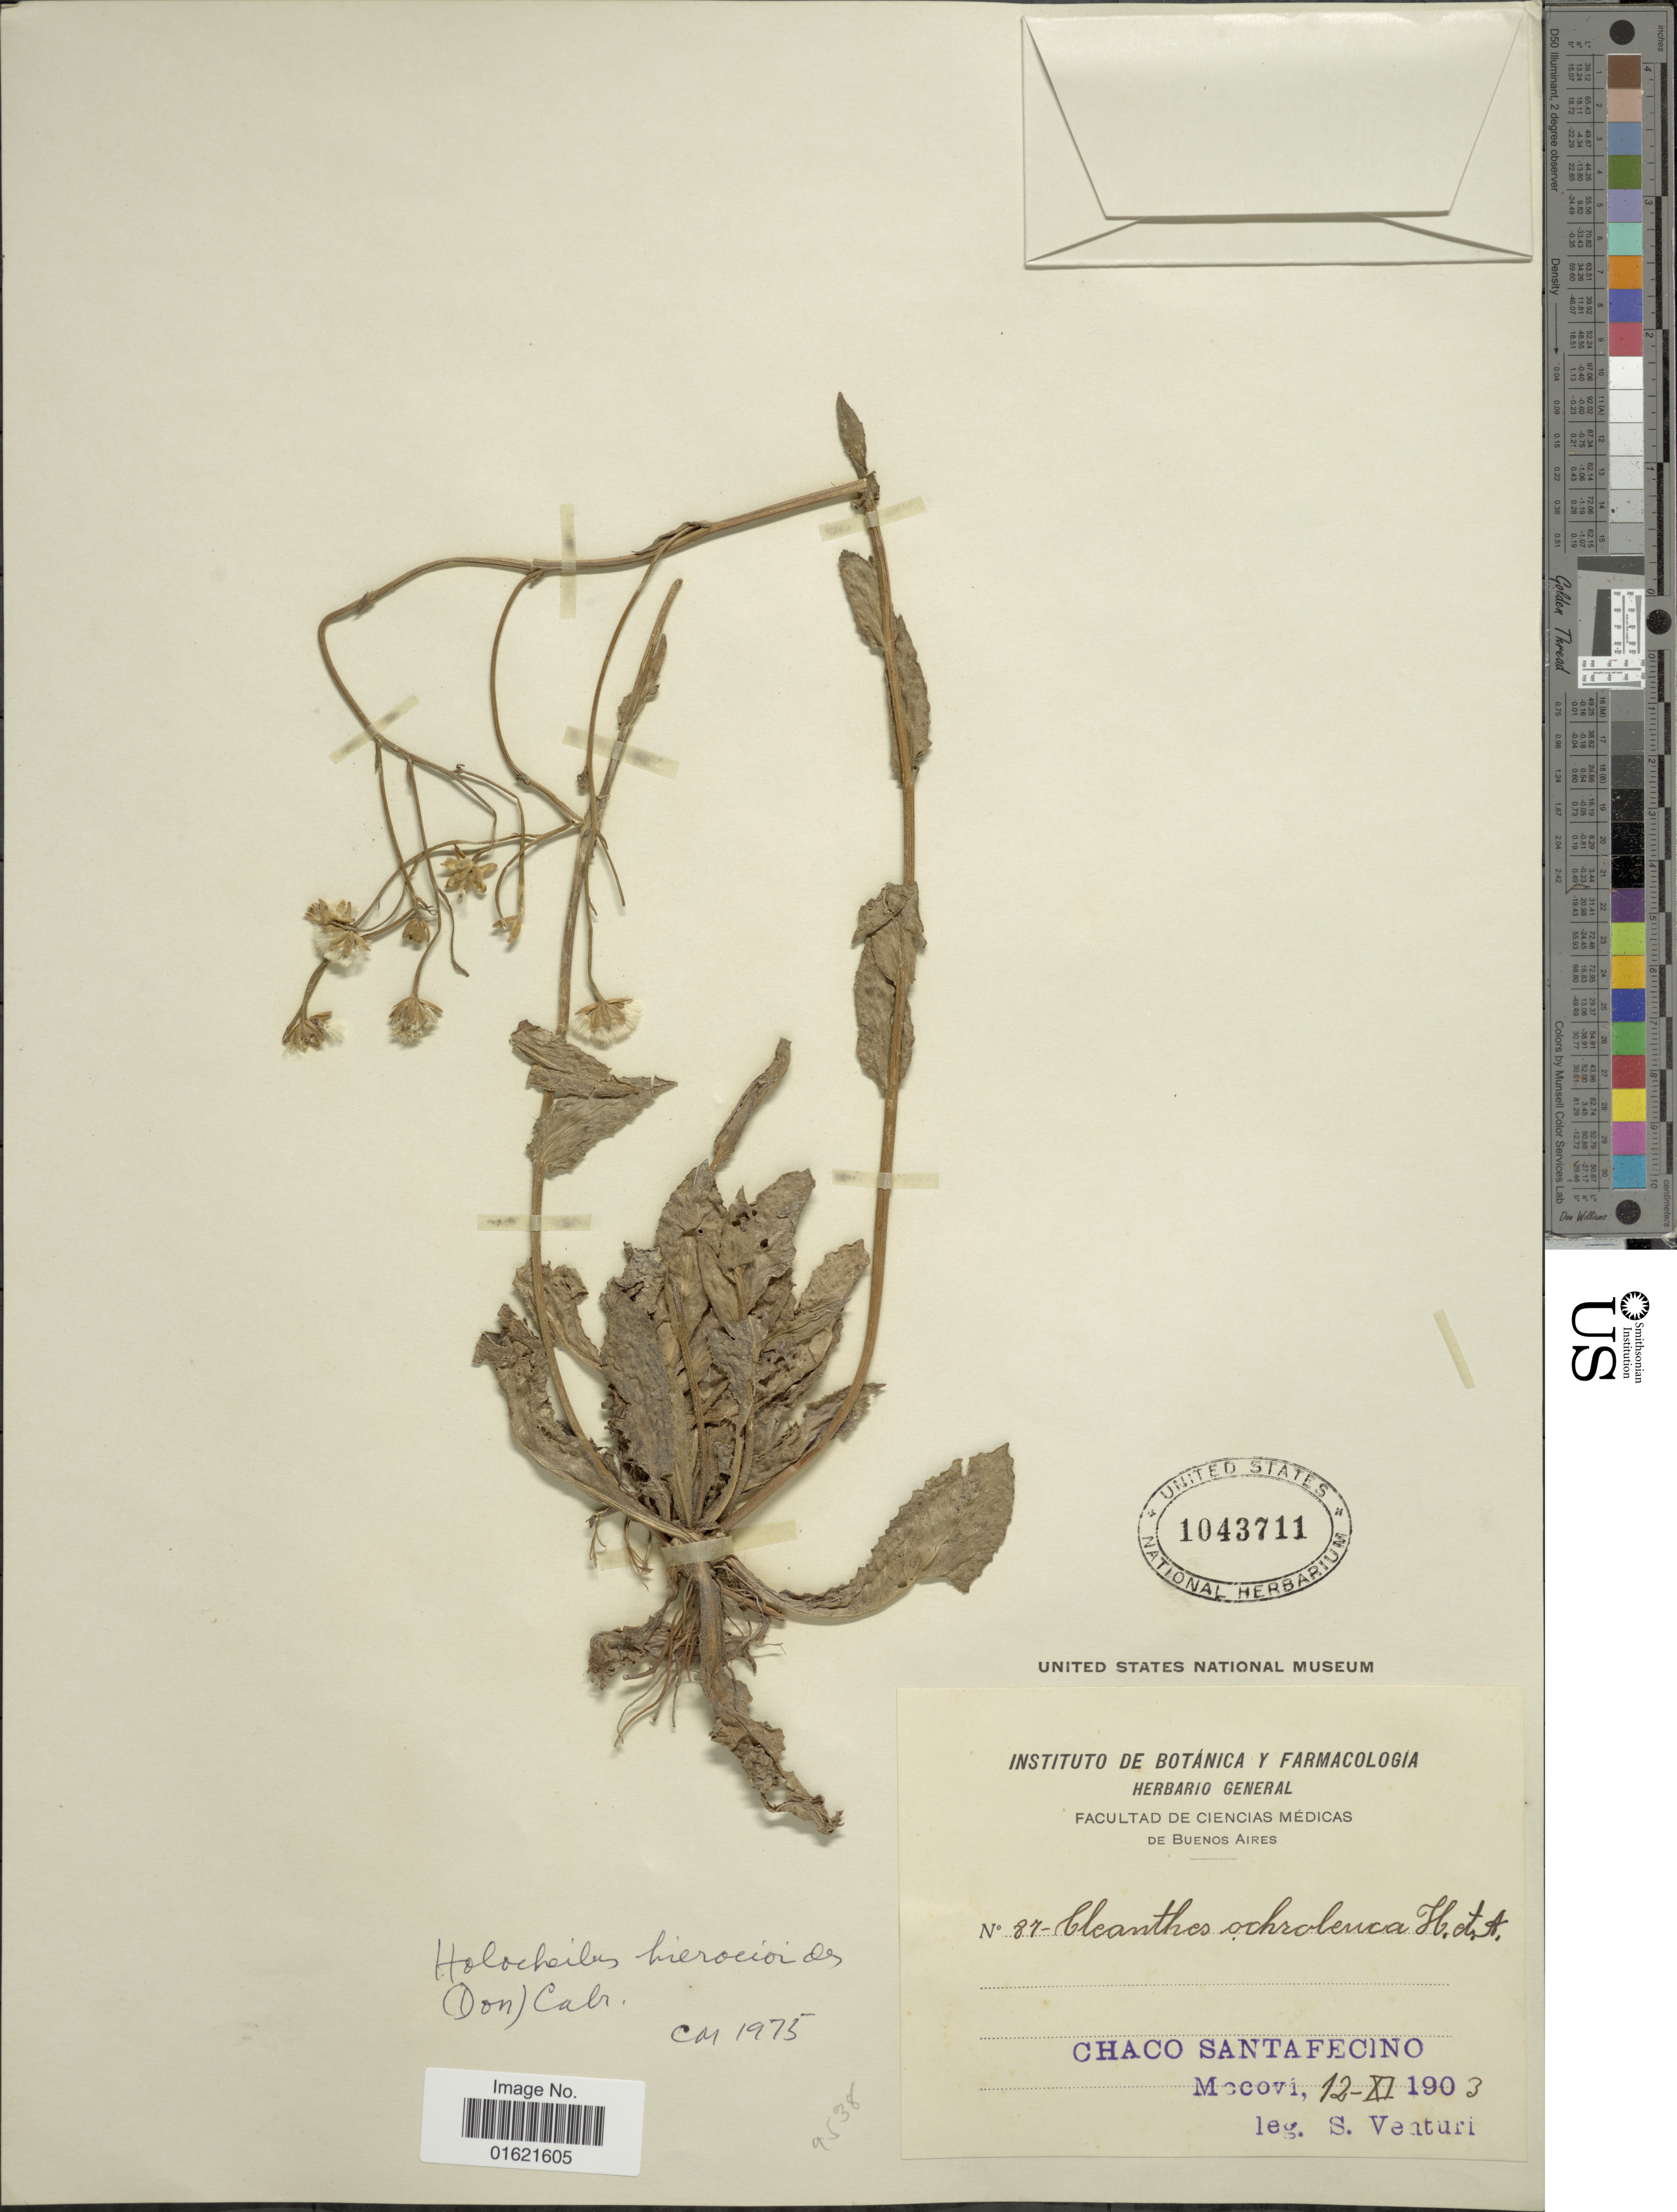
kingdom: Plantae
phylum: Tracheophyta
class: Magnoliopsida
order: Asterales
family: Asteraceae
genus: Holocheilus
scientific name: Holocheilus illustris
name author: (Vell.) Cabrera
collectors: S. Venturi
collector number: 87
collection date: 1903-11-12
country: Argentina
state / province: Chaco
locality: Chaco Santafecino. Mocovi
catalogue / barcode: US 1043711